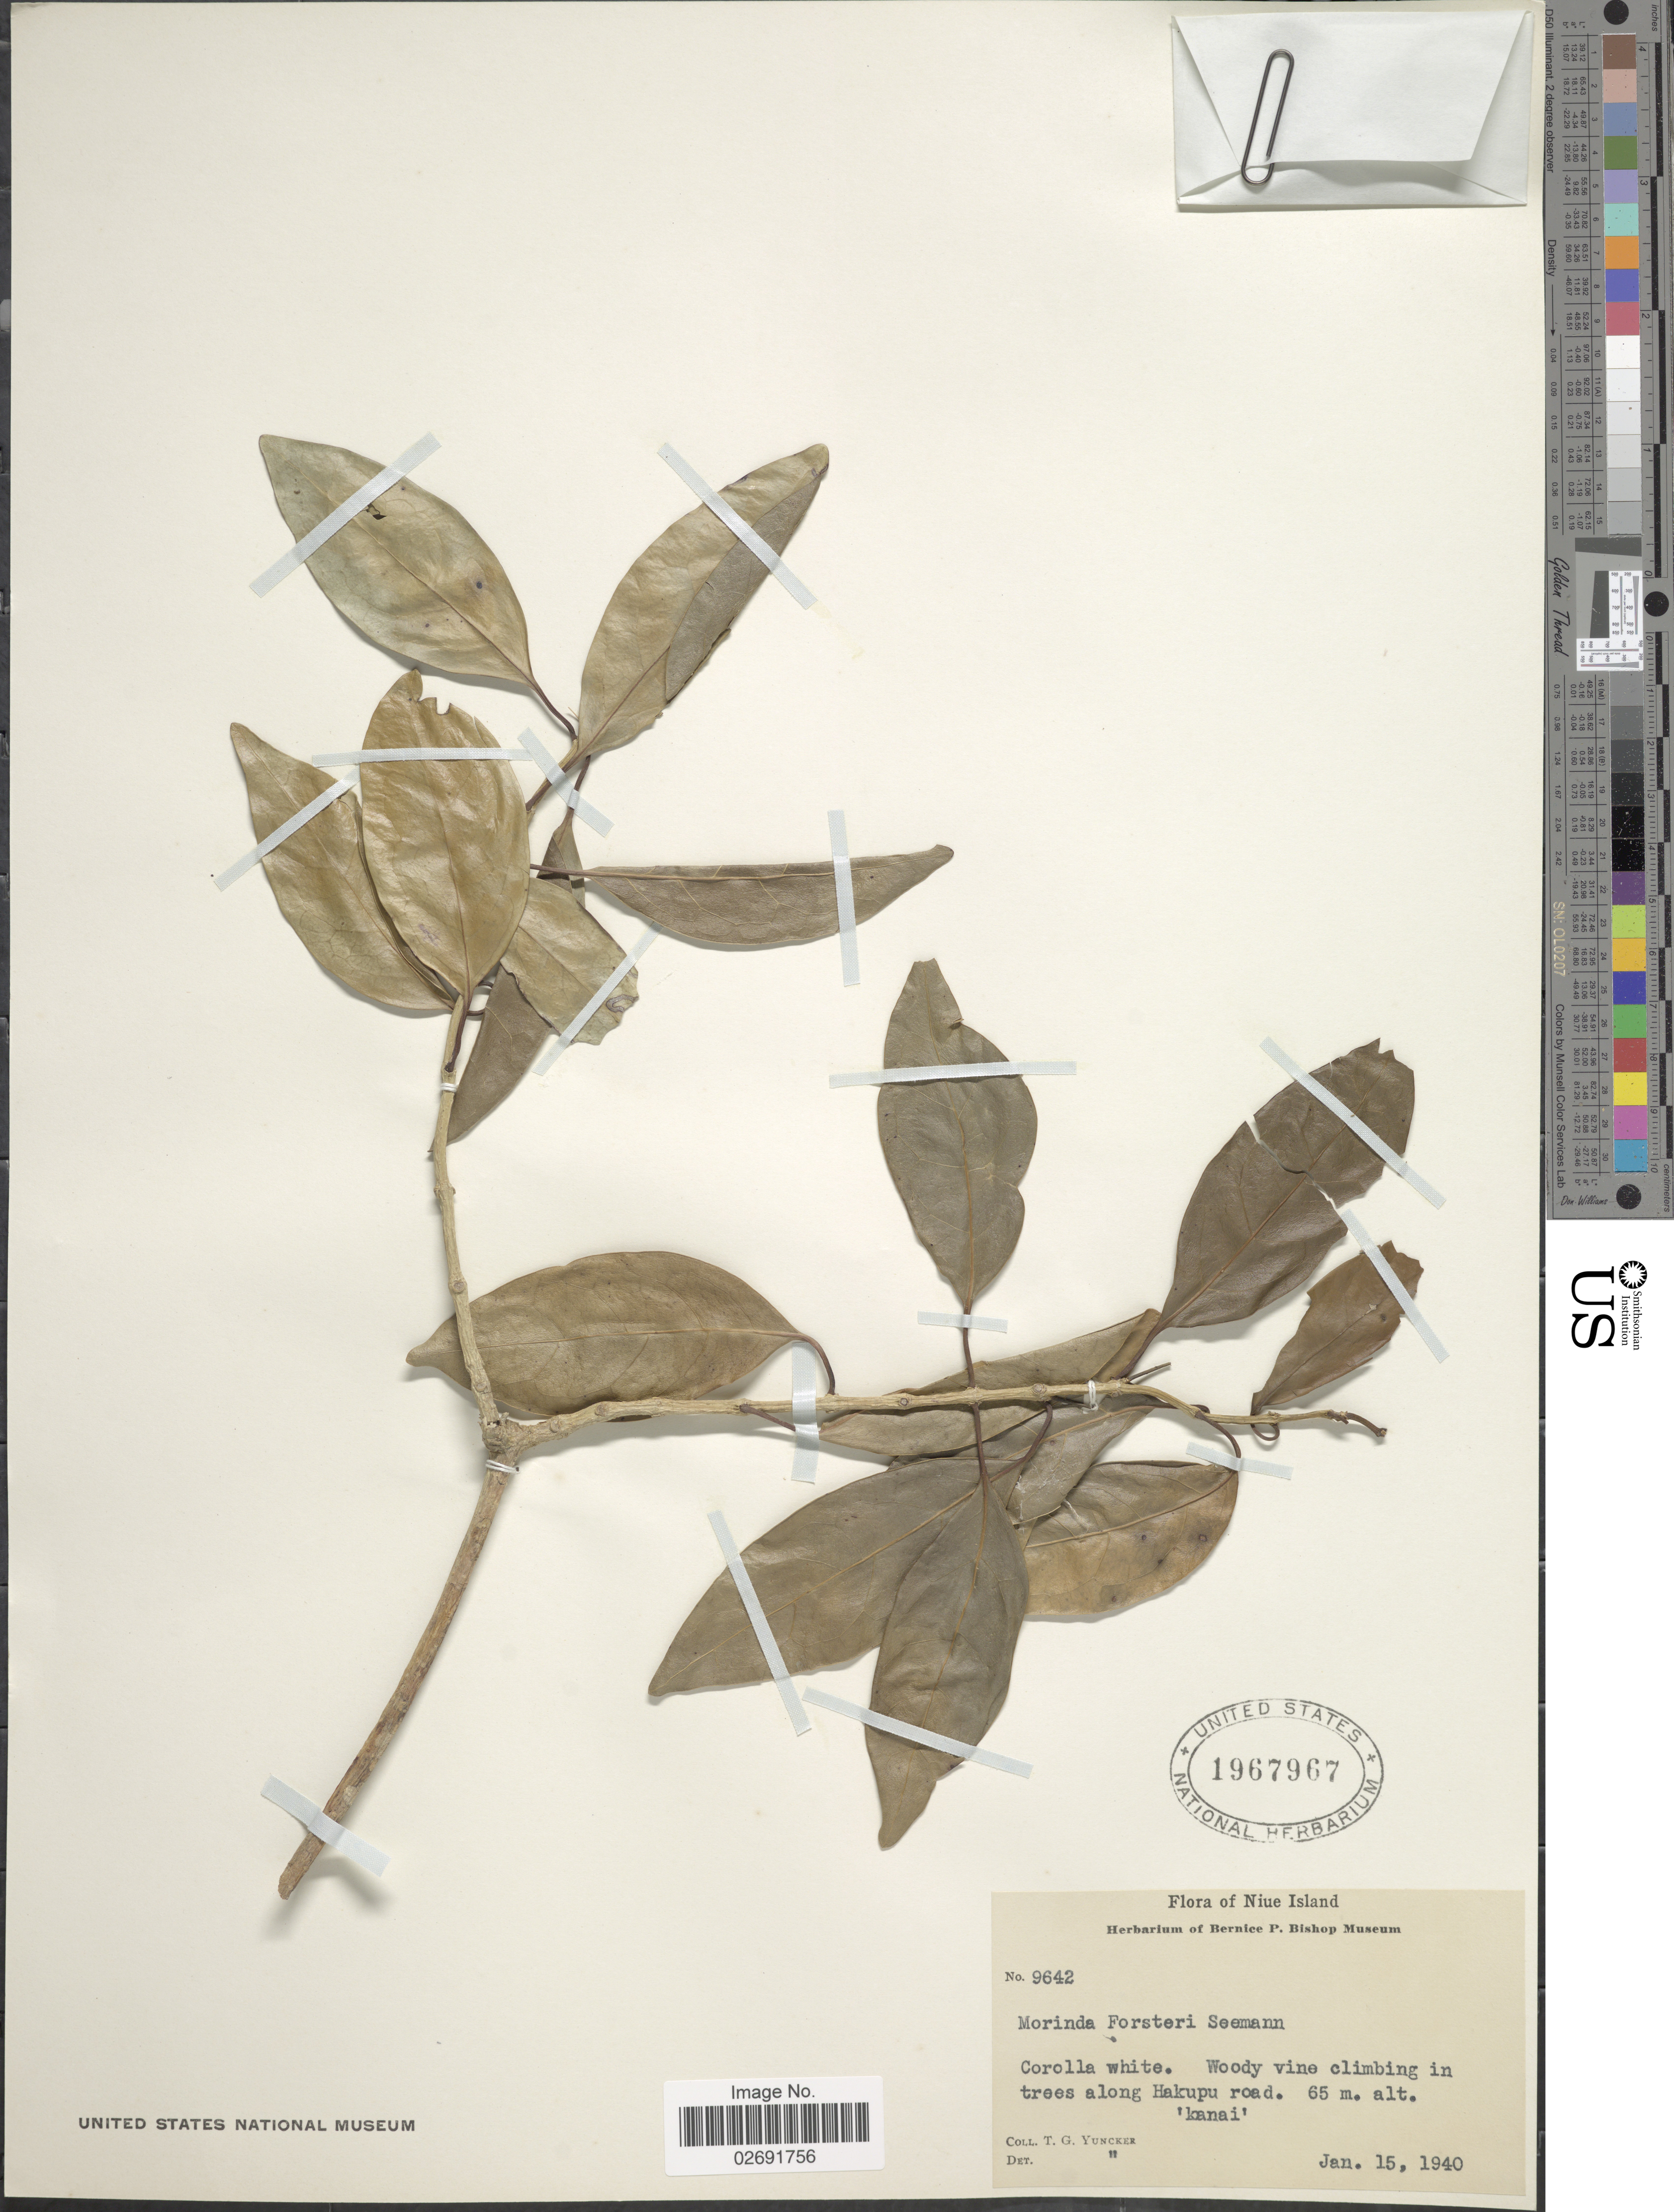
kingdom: Plantae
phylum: Tracheophyta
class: Magnoliopsida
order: Gentianales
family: Rubiaceae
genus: Gynochthodes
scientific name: Gynochthodes umbellata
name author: (L.) Razafim. & B. Bremer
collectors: T. G. Yuncker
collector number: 9642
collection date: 1940-01-15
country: Niue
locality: Niue Island. In trees along Hakupu road. 'kanai'.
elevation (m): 65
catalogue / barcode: US 1967967